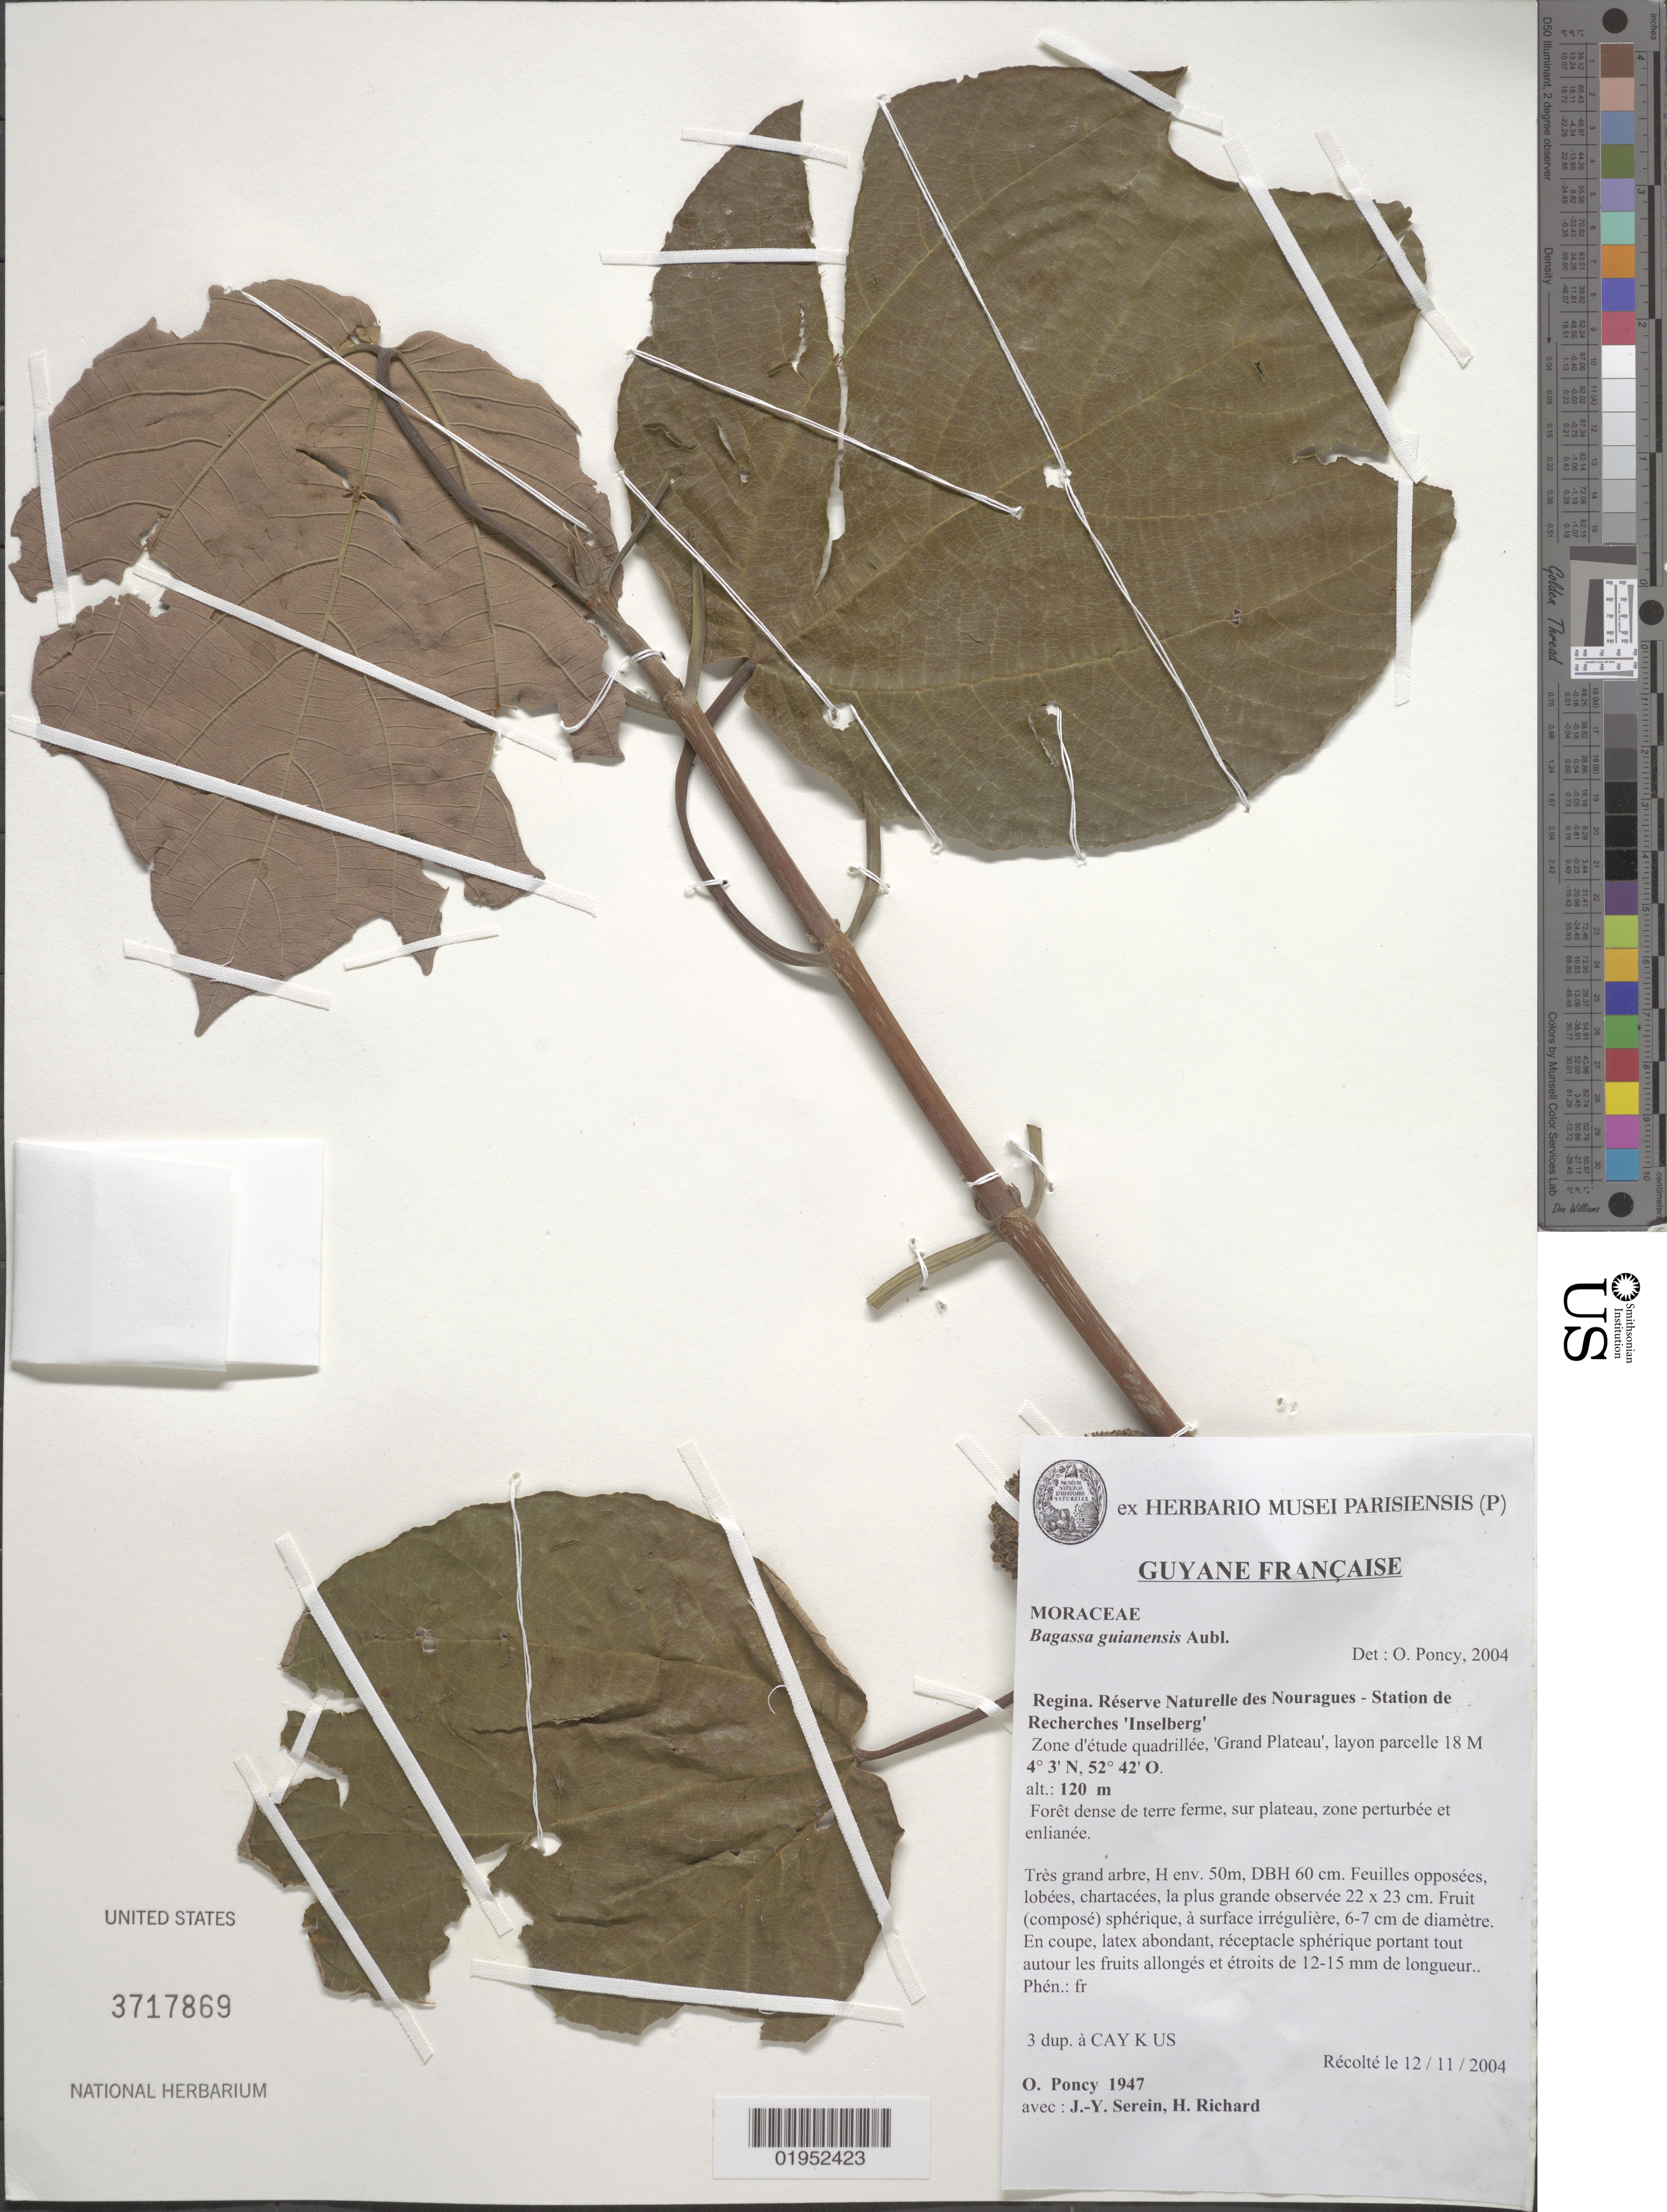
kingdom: Plantae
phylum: Tracheophyta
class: Magnoliopsida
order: Rosales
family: Moraceae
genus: Bagassa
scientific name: Bagassa guianensis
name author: Aubl.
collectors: O. Poncy, J. Serein & H. Richard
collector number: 1947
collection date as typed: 12 Nov 2004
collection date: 2004-11-12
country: French Guiana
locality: Regina. Réserve Naturelle des Nouragues - Station de Recherches "Inselberg", Zone d'etude quadrillee, Grand Plateau, layon parcelle 18 M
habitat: Foret dense de terre ferme, sur plateau, zone perturbee et enlianee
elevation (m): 120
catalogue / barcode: US 3717869